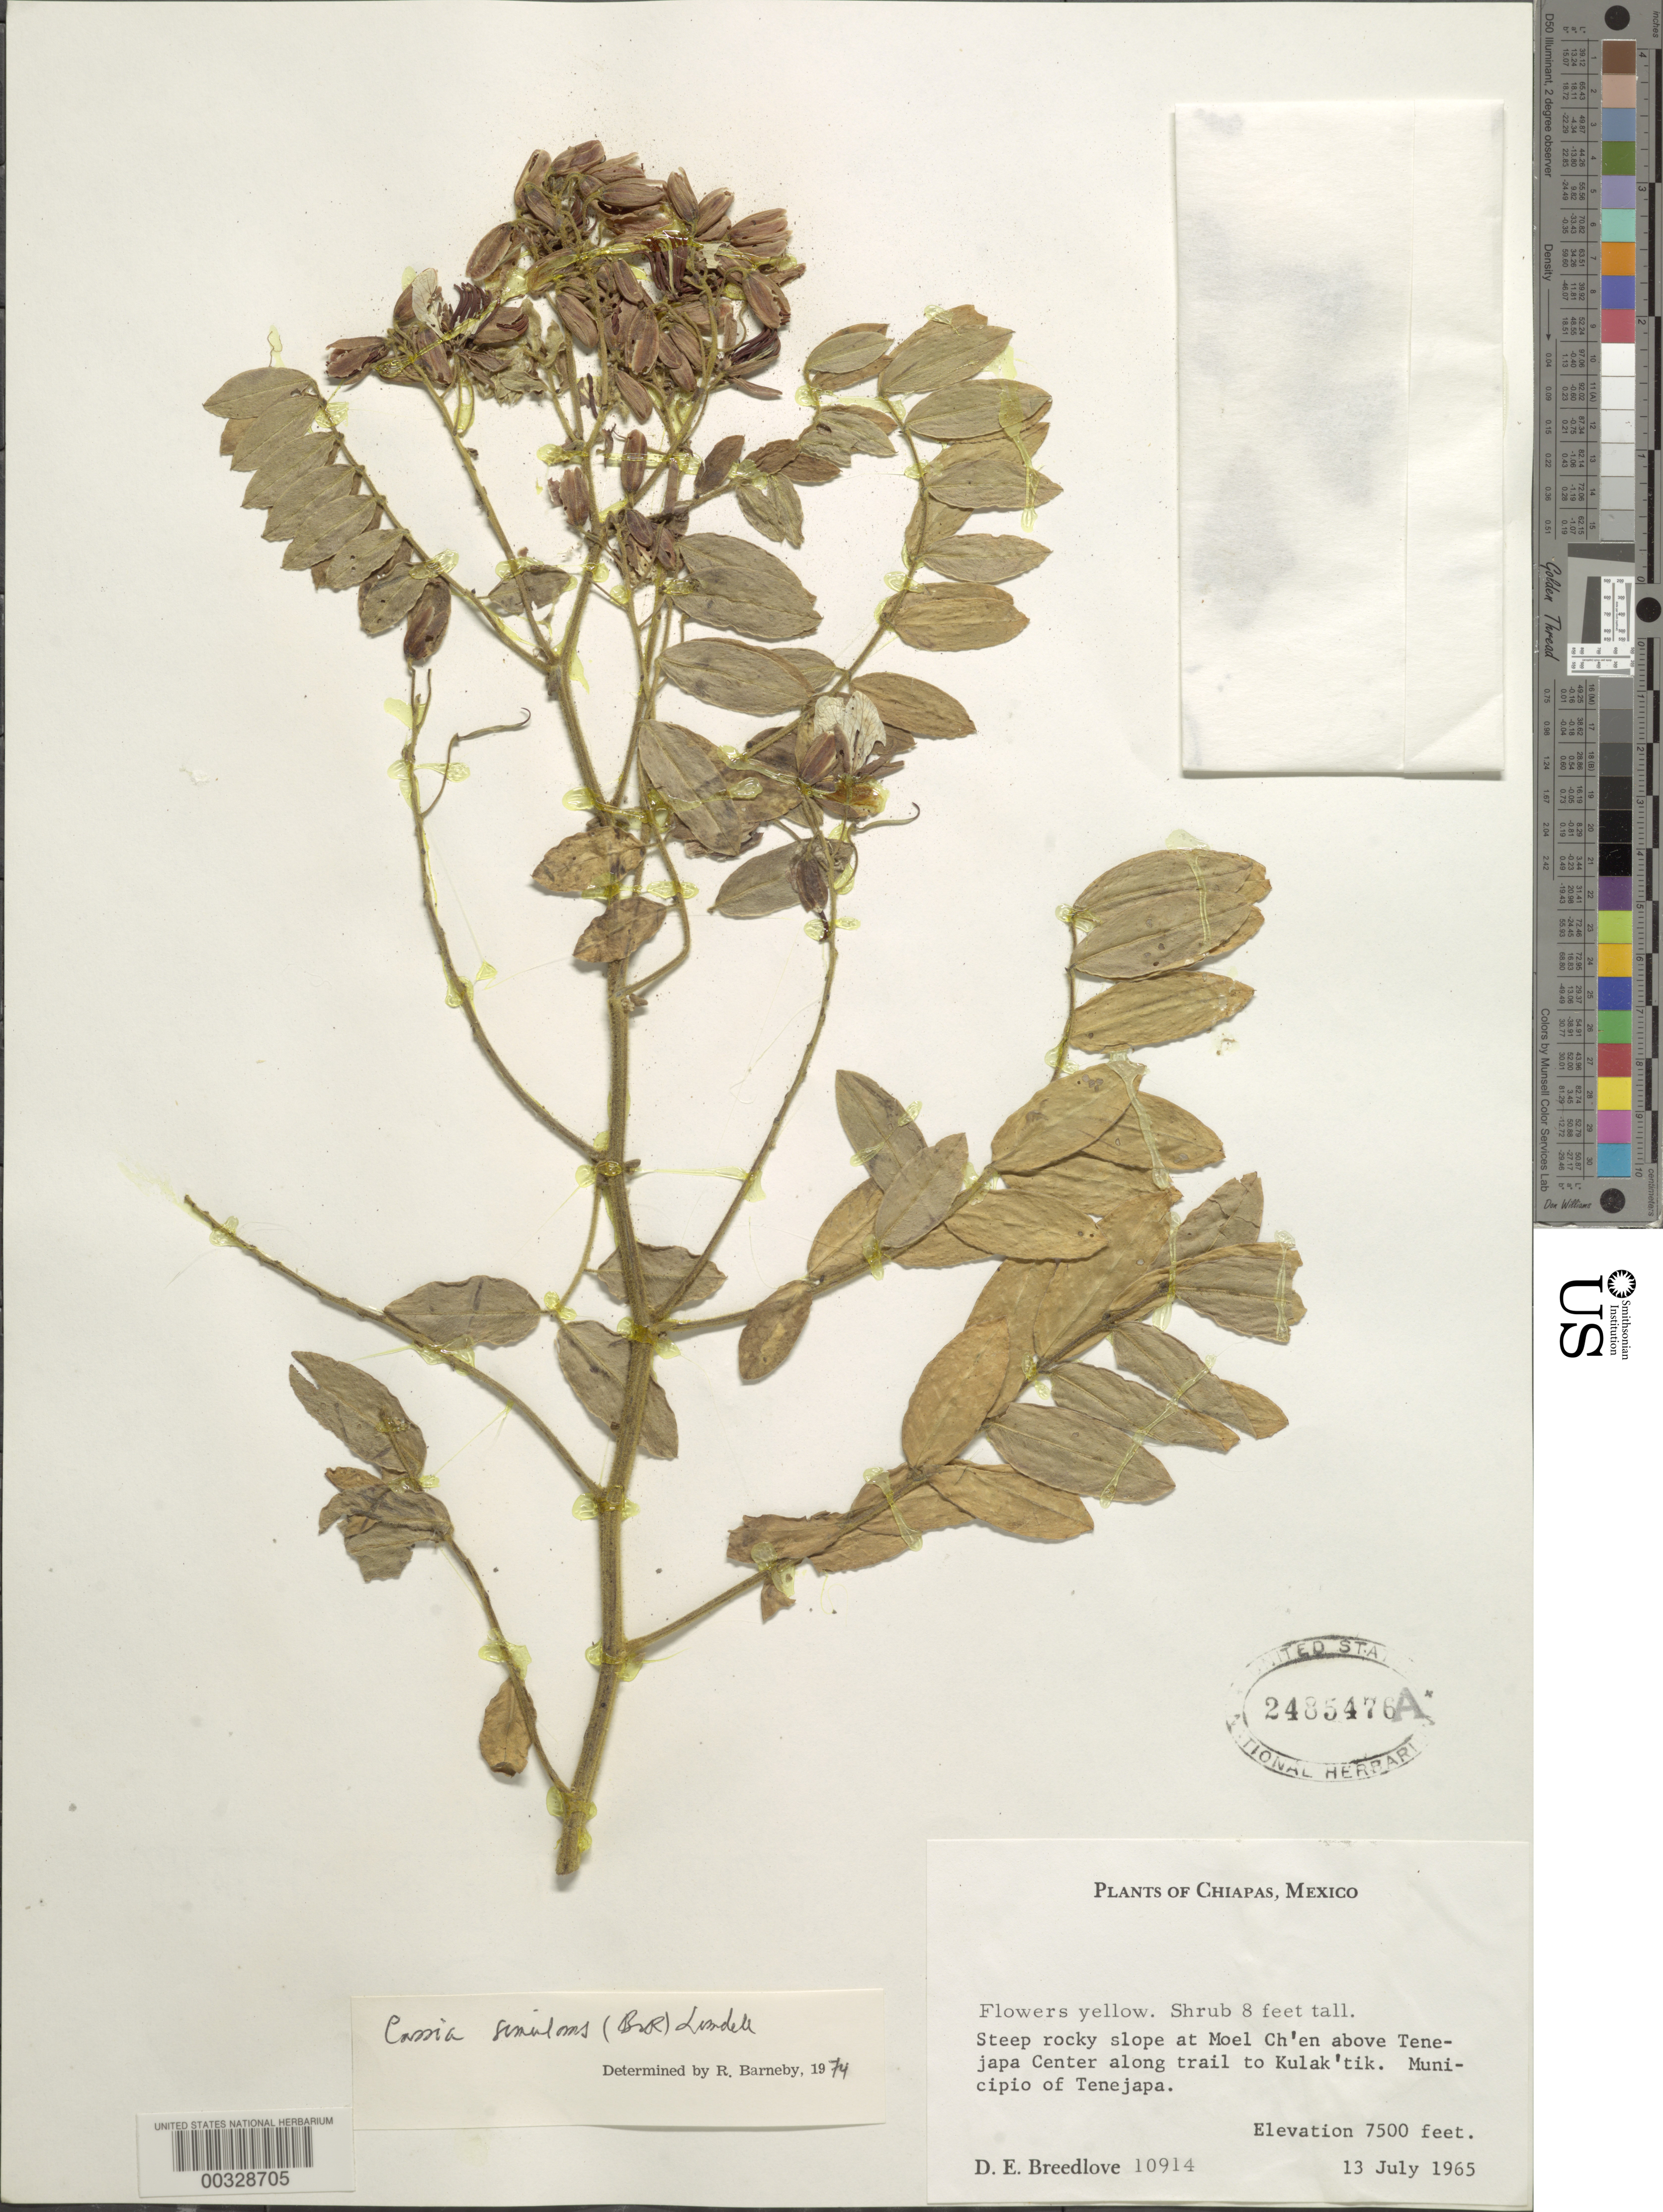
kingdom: Plantae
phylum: Tracheophyta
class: Magnoliopsida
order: Fabales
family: Fabaceae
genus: Senna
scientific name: Senna foetidissima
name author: (Ruiz & Pav. ex G. Don) H.S. Irwin & Barneby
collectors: D. E. Breedlove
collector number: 10914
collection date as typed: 13 Jul 1965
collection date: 1965-07-13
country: Mexico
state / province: Chiapas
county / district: Tenejapa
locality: At Moel ch'en above Tenejapa center along trail to Kulak'tik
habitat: Steep rocky slope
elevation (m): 2286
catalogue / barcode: US 2485476A